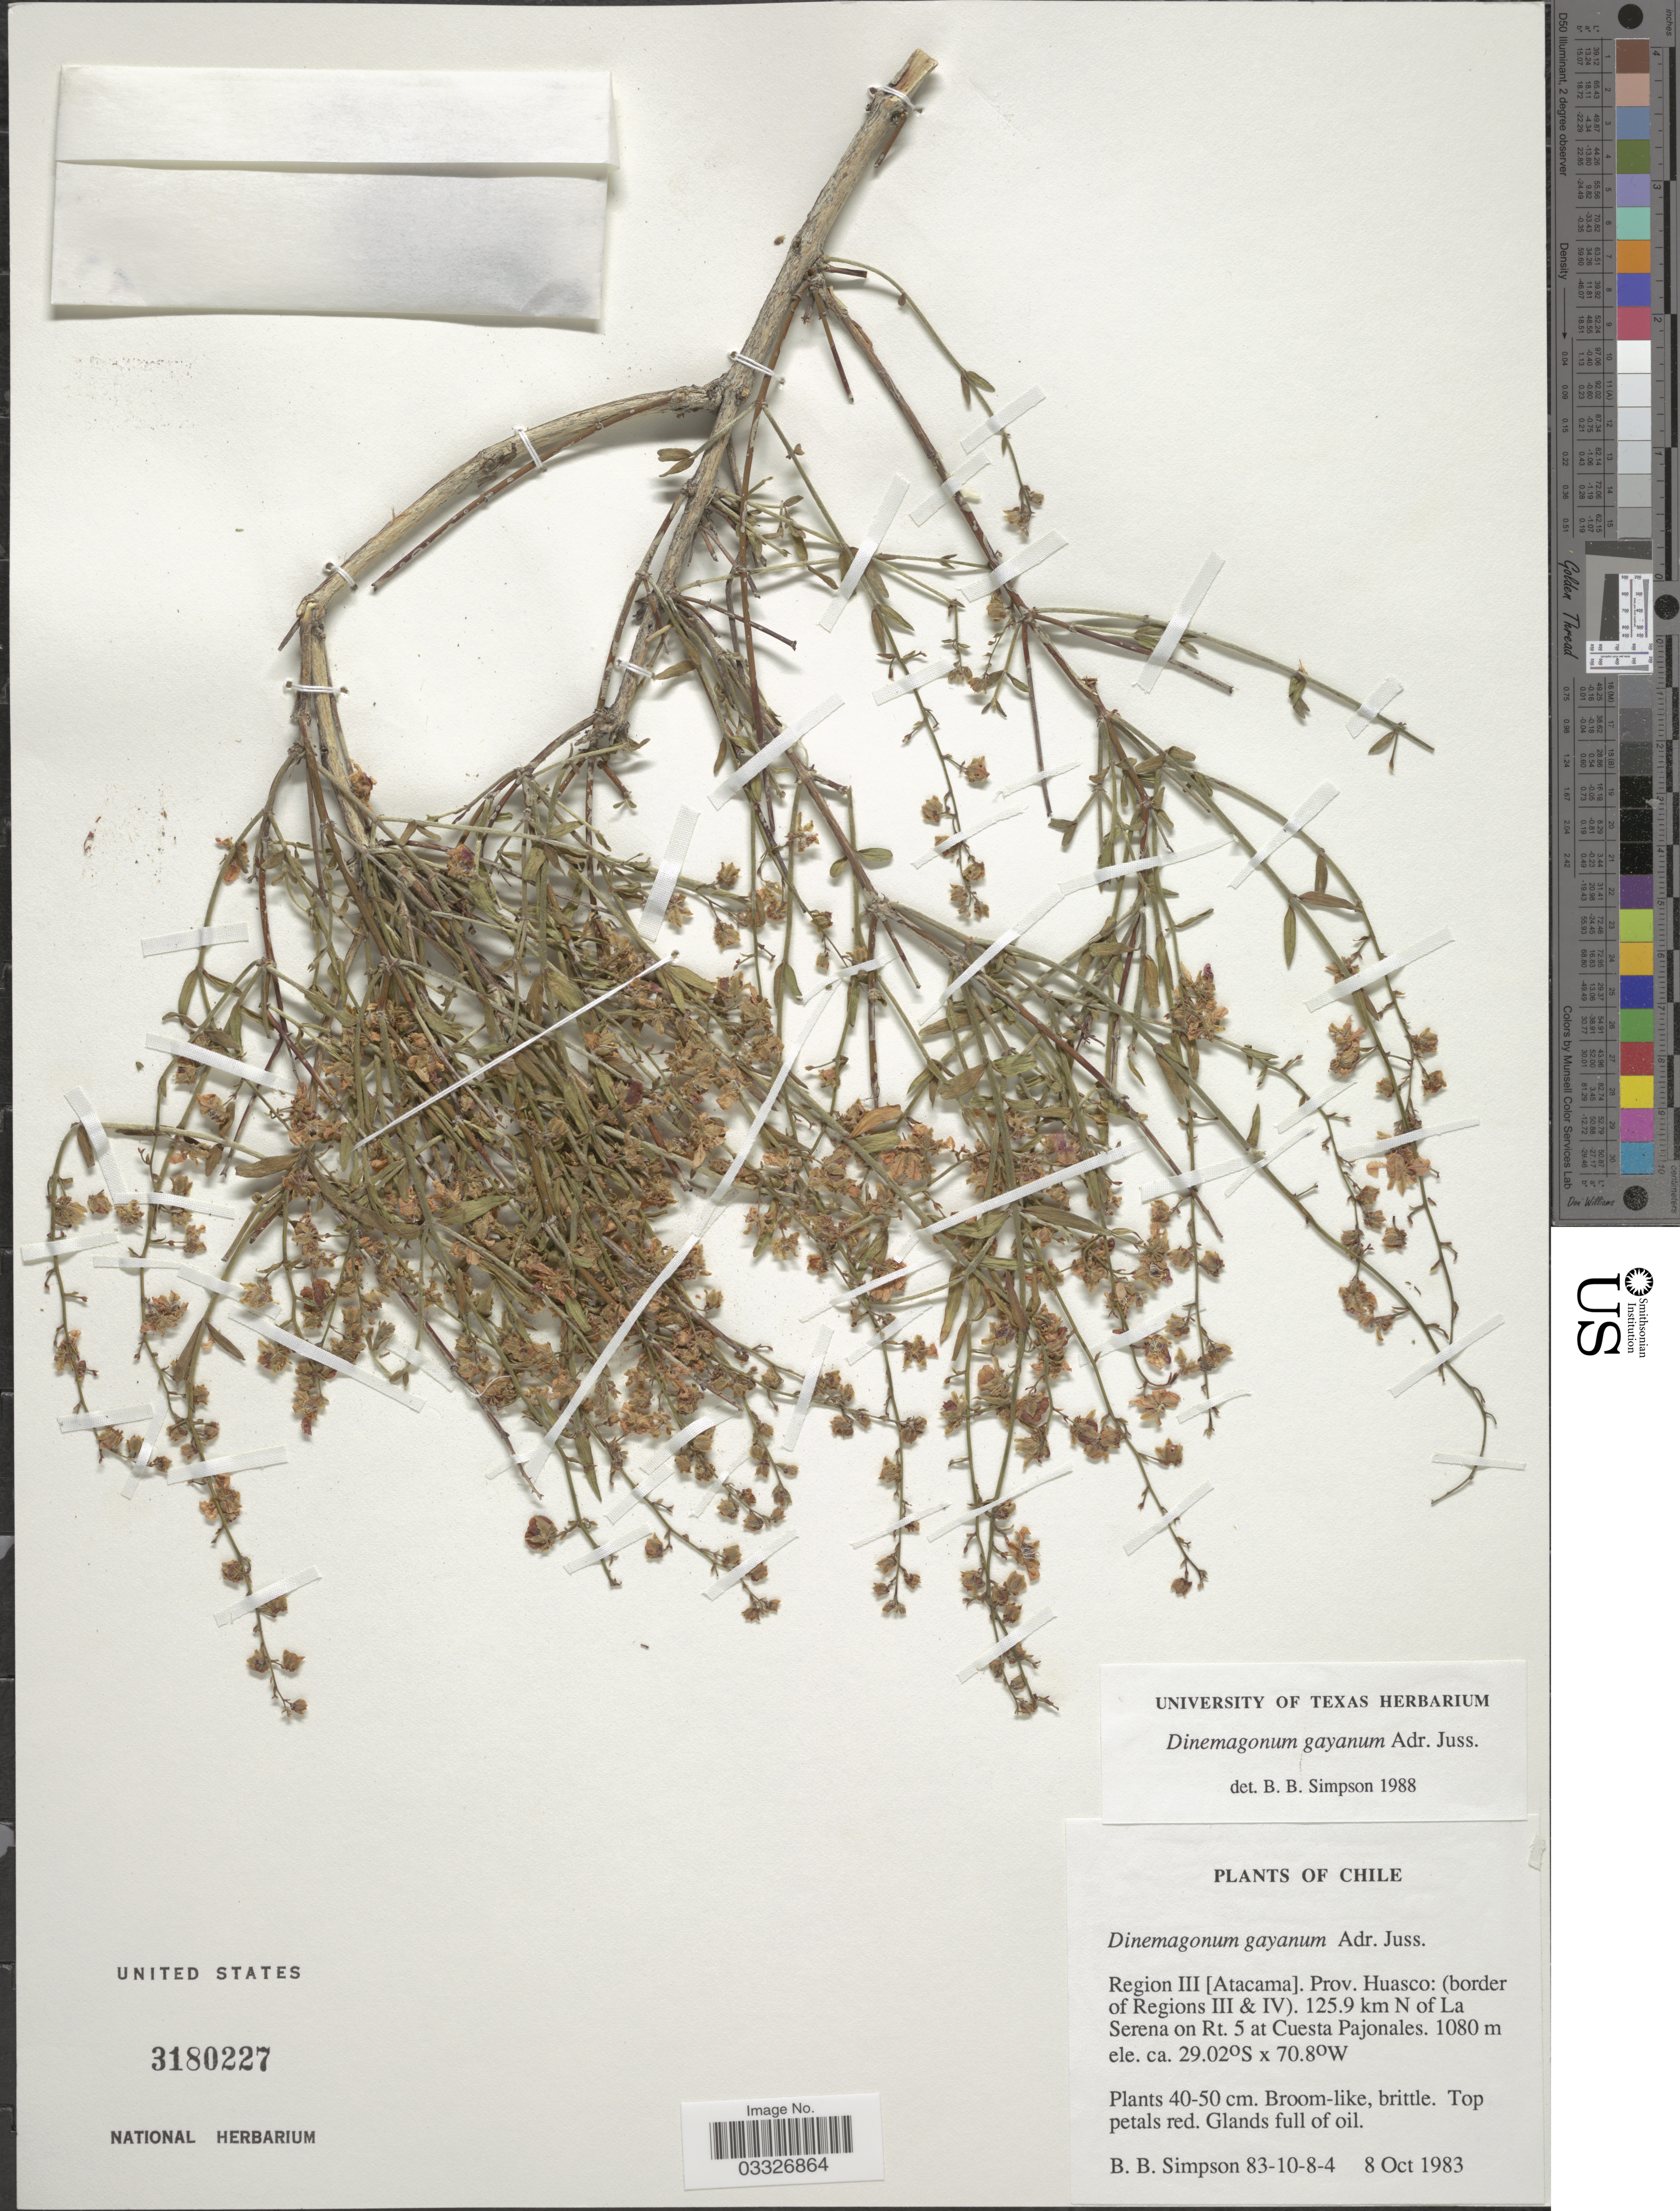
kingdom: Plantae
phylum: Tracheophyta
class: Magnoliopsida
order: Malpighiales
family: Malpighiaceae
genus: Dinemagonum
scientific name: Dinemagonum gayanum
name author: A. Juss.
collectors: B. Simpson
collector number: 83-10-8-4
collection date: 1983-10-08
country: Chile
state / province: Atacama (III)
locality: Region III [Atacama]. Prov. Huasco: (border of Regions III & IV). 125.9 km N of La Serena on Rt. 5 at Cuesta Pajonales.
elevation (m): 1080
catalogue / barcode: US 3180227